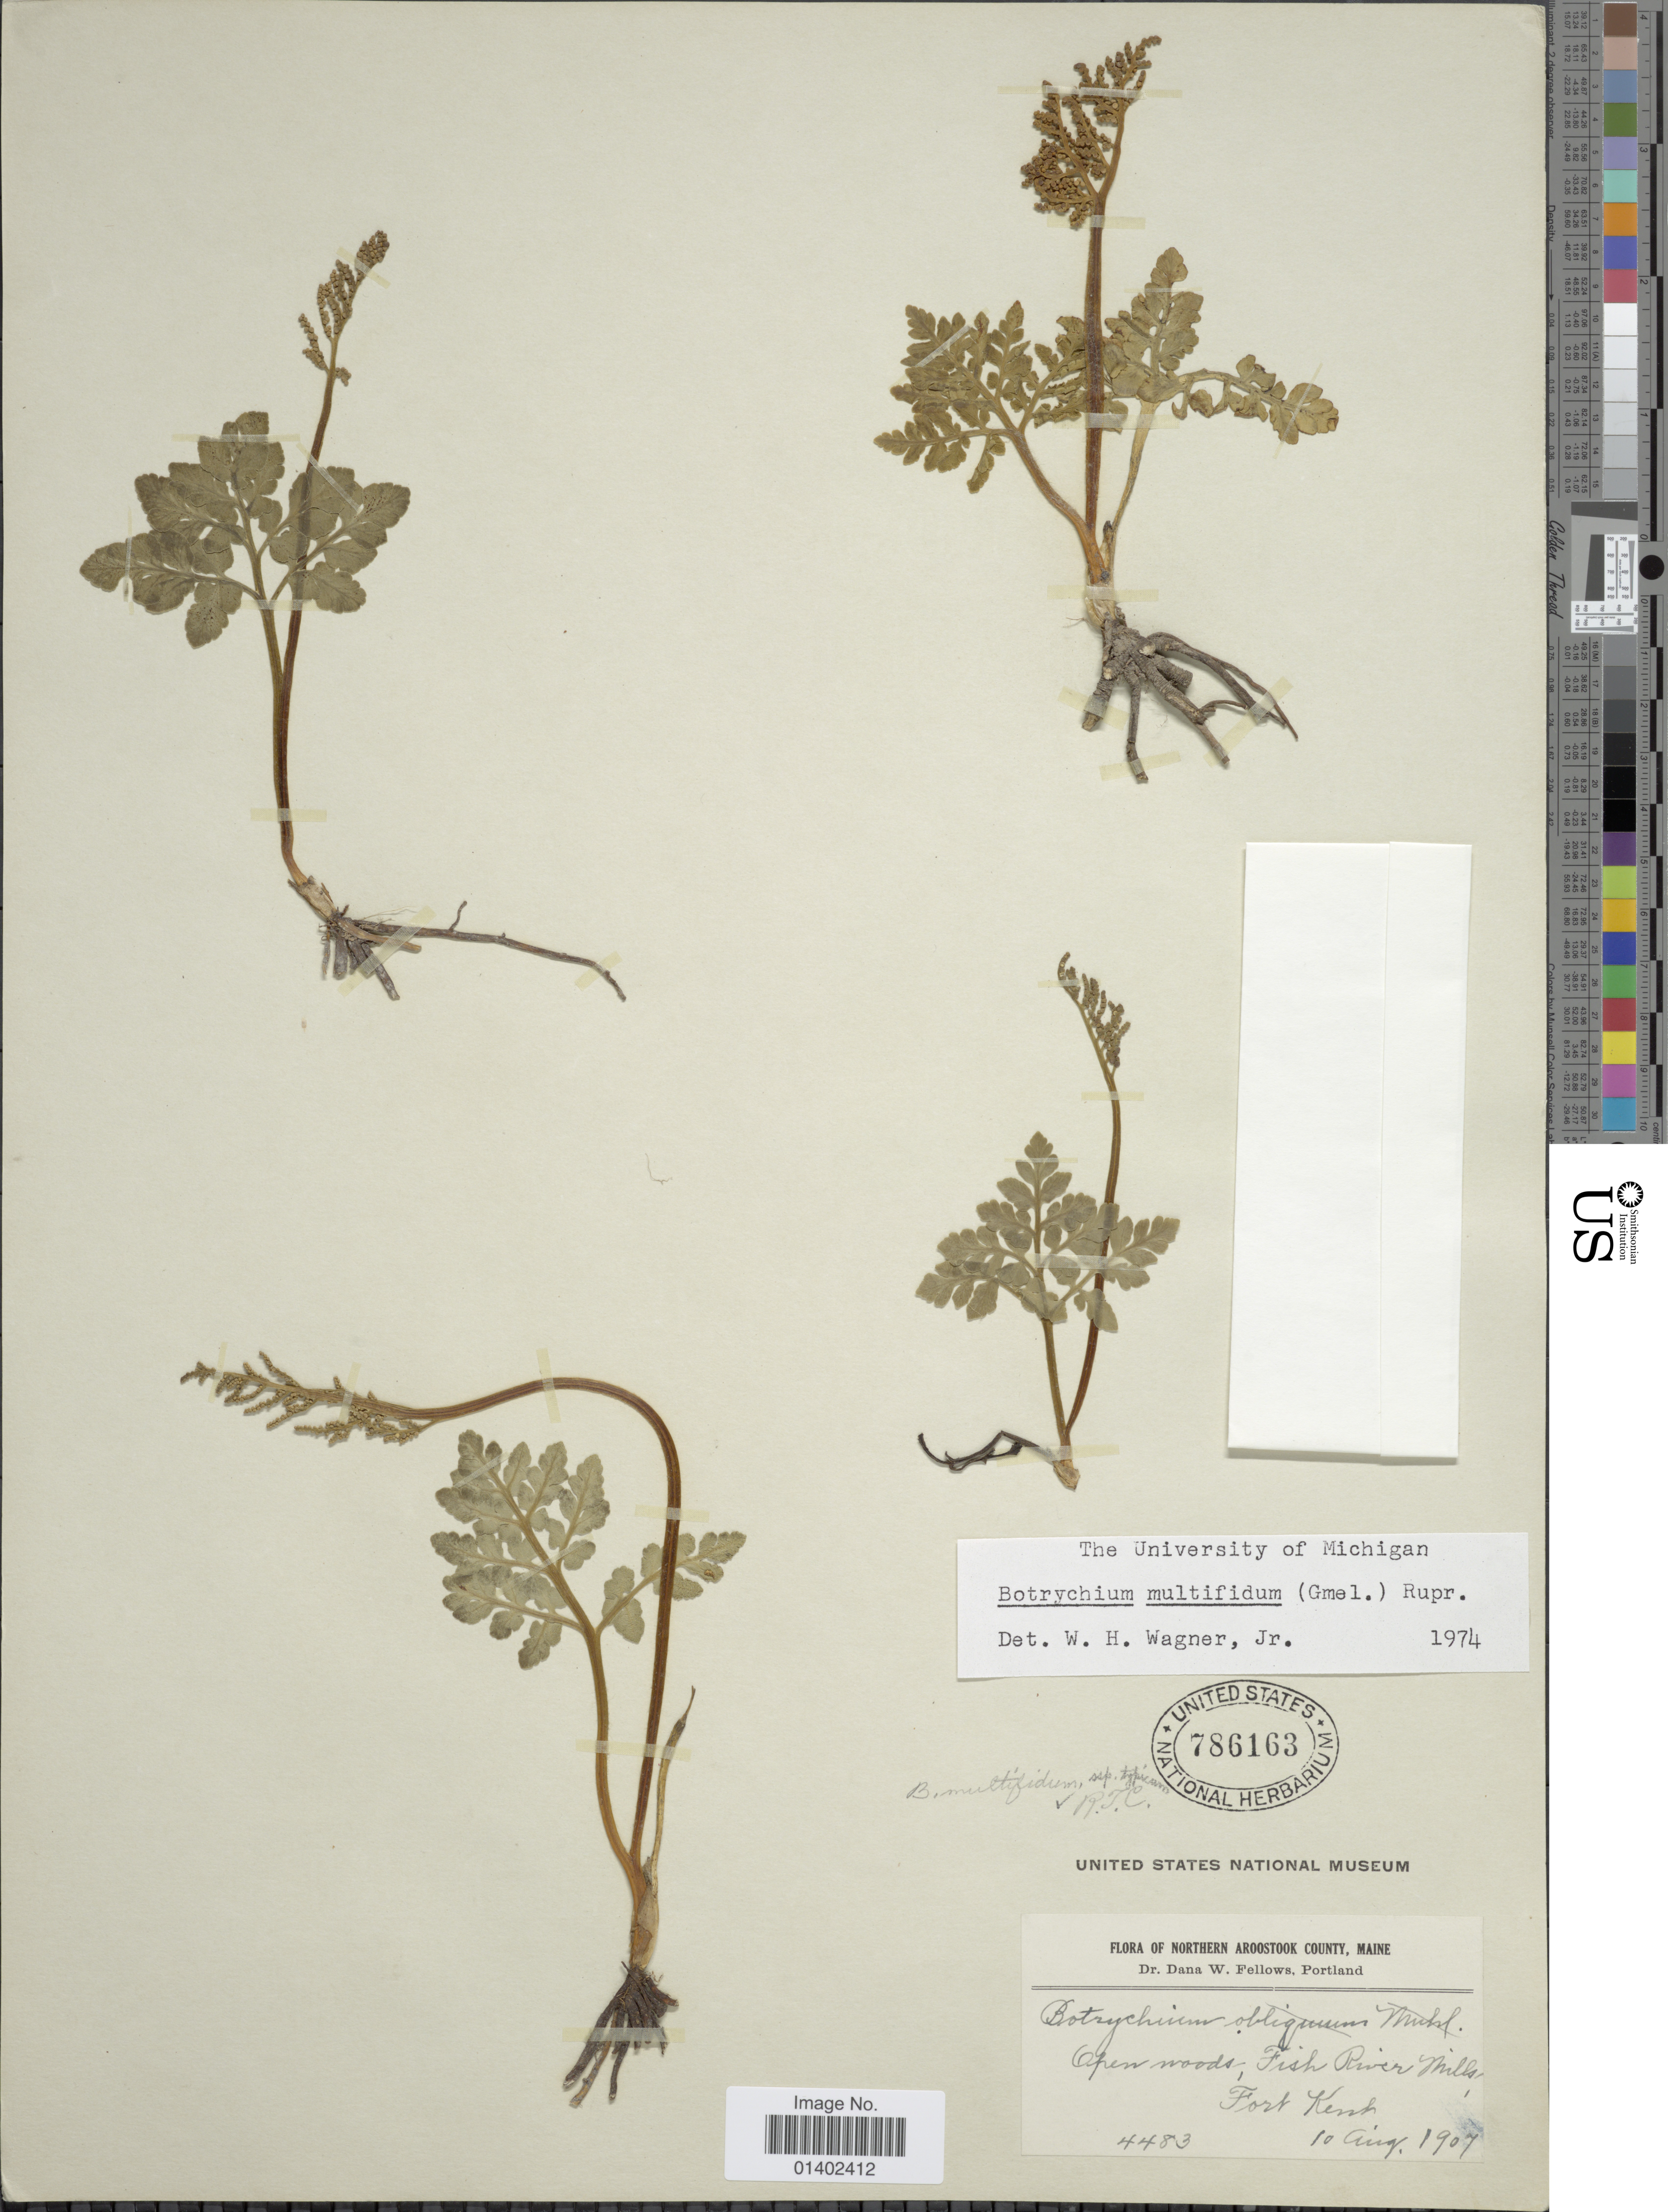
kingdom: Plantae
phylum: Tracheophyta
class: Polypodiopsida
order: Ophioglossales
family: Ophioglossaceae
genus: Botrychium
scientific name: Botrychium multifidum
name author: (J.F. Gmel.) Rupr.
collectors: D. W. Fellows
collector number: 4483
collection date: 1907-08-10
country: United States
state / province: Maine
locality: Northern Aroostook County, Open woods, Fish River Mills, Fort Kent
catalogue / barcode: US 786163